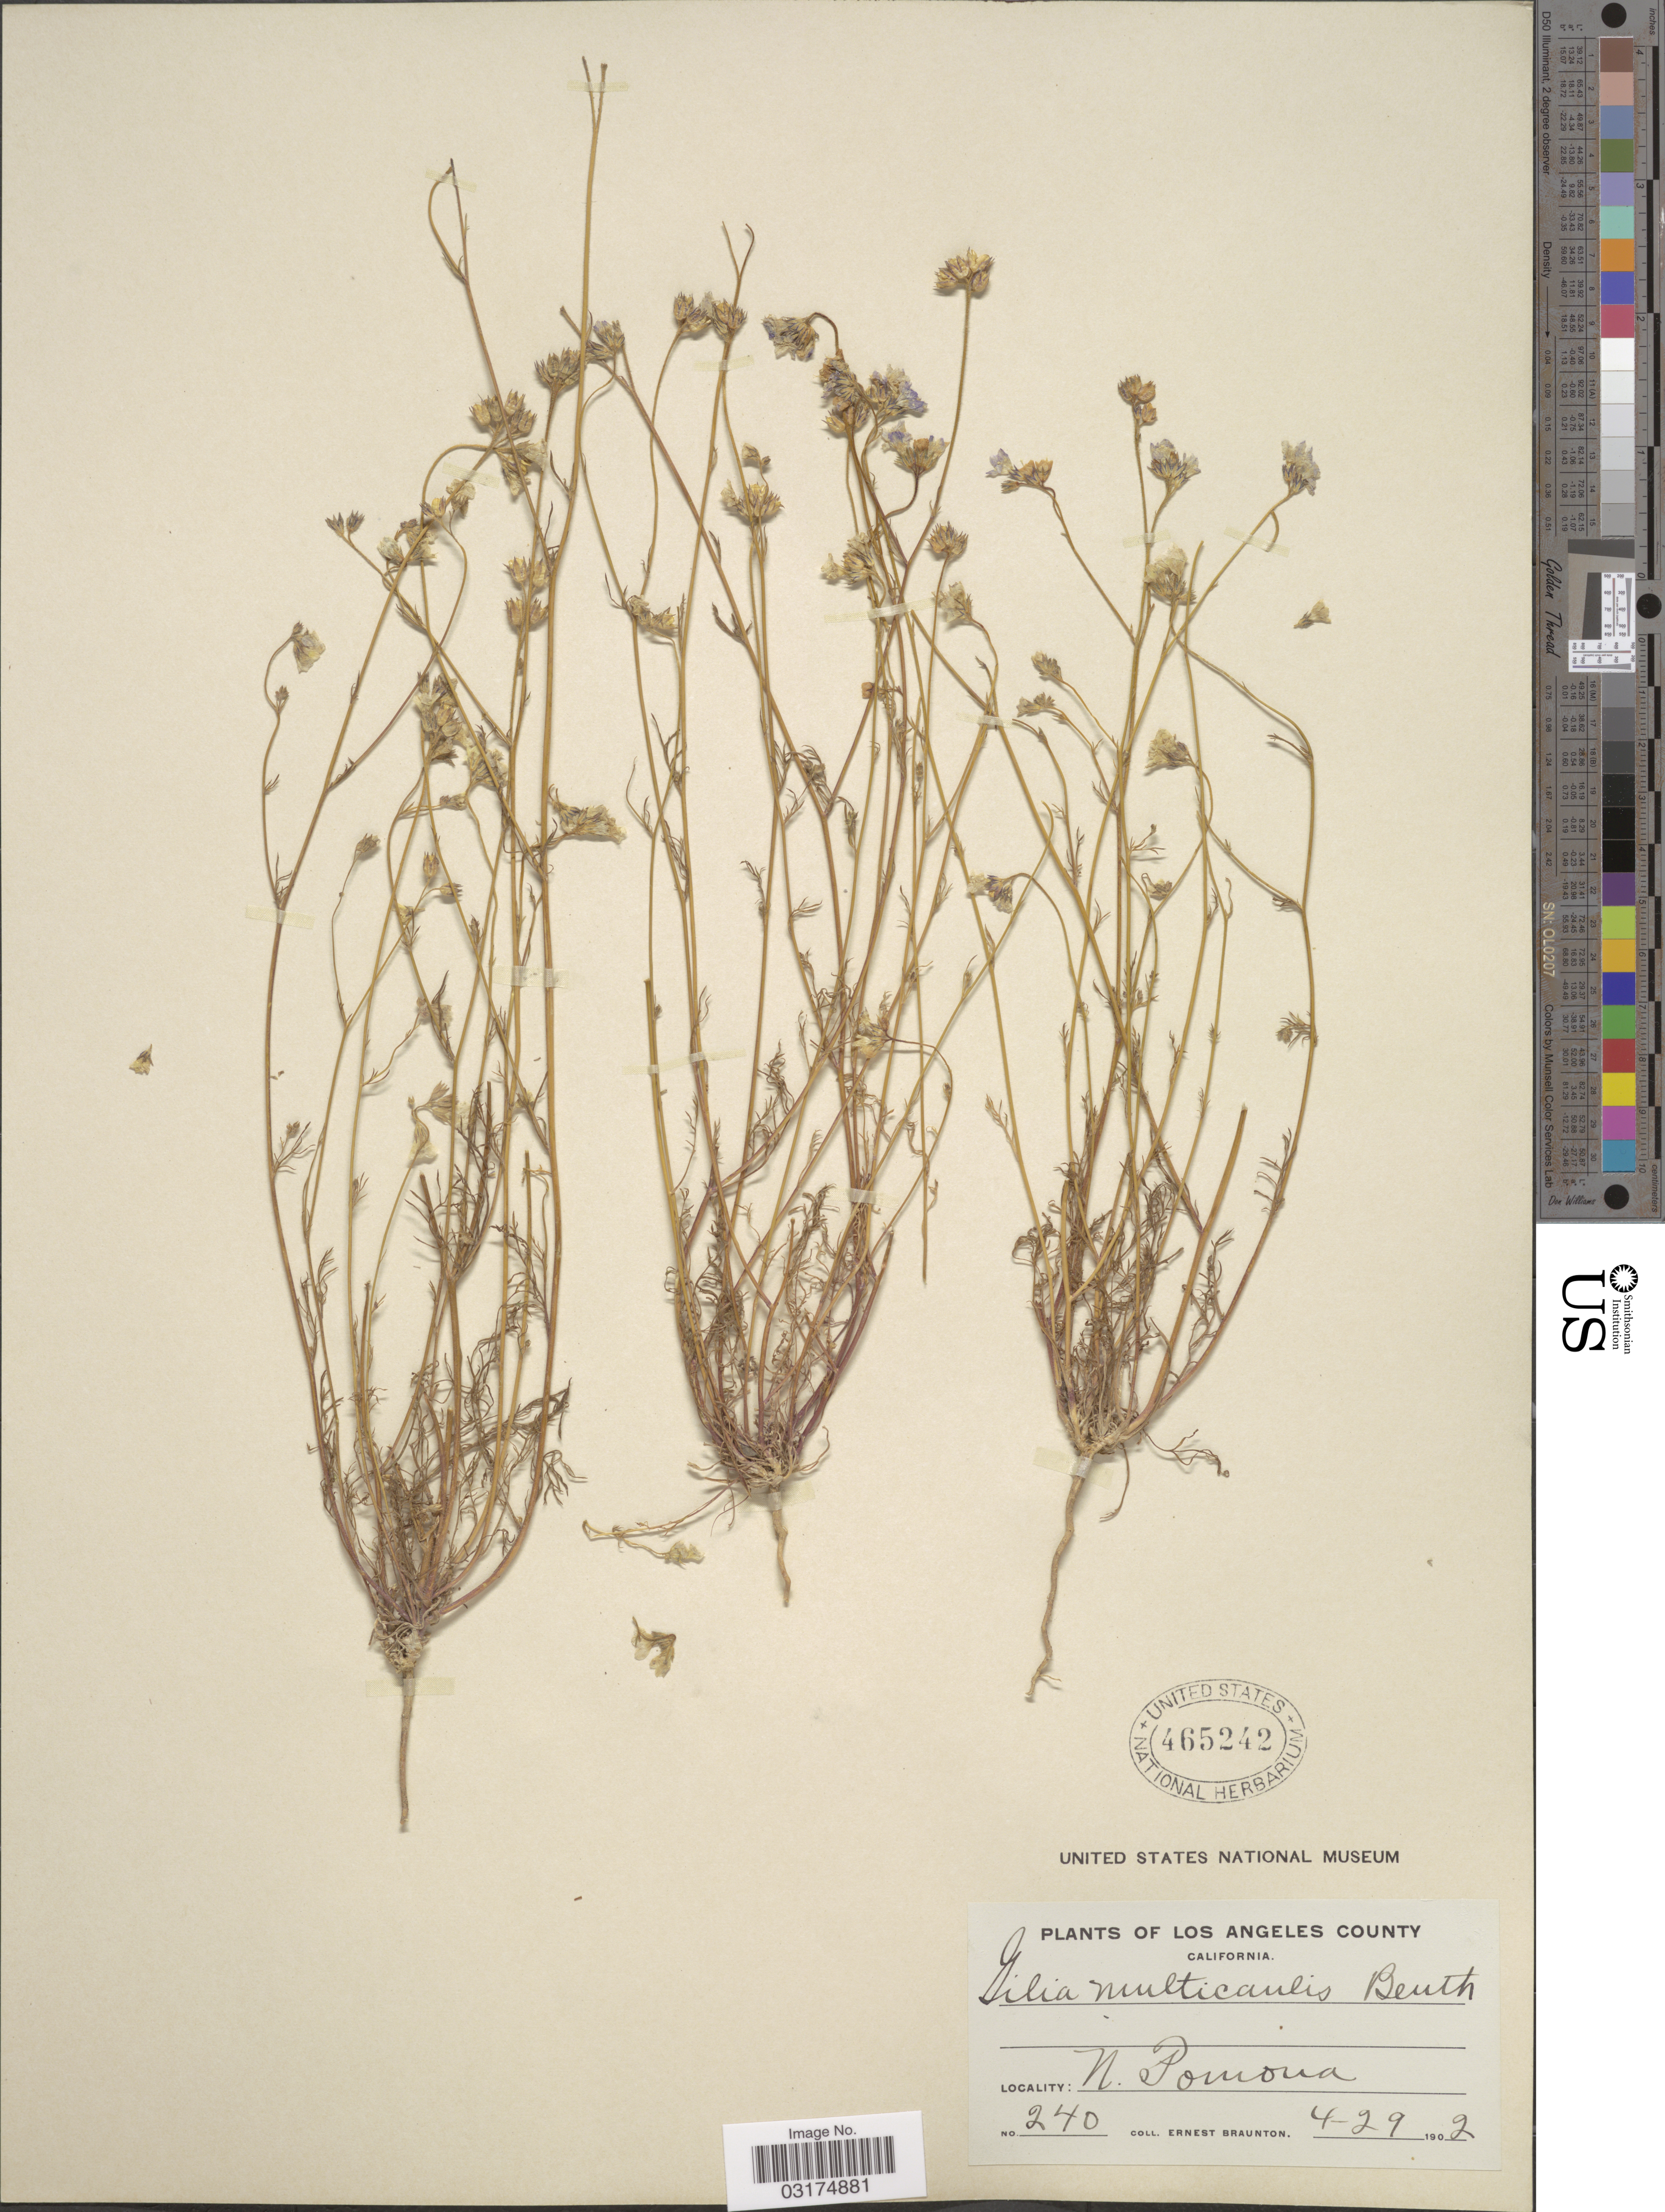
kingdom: Plantae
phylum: Tracheophyta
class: Magnoliopsida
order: Ericales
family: Polemoniaceae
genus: Gilia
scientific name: Gilia angelensis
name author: V.E. Grant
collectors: E. Braunton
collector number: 240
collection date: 1902-04-29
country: United States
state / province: California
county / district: Los Angeles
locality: Los Angeles County. N. Pomona.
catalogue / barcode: US 465242